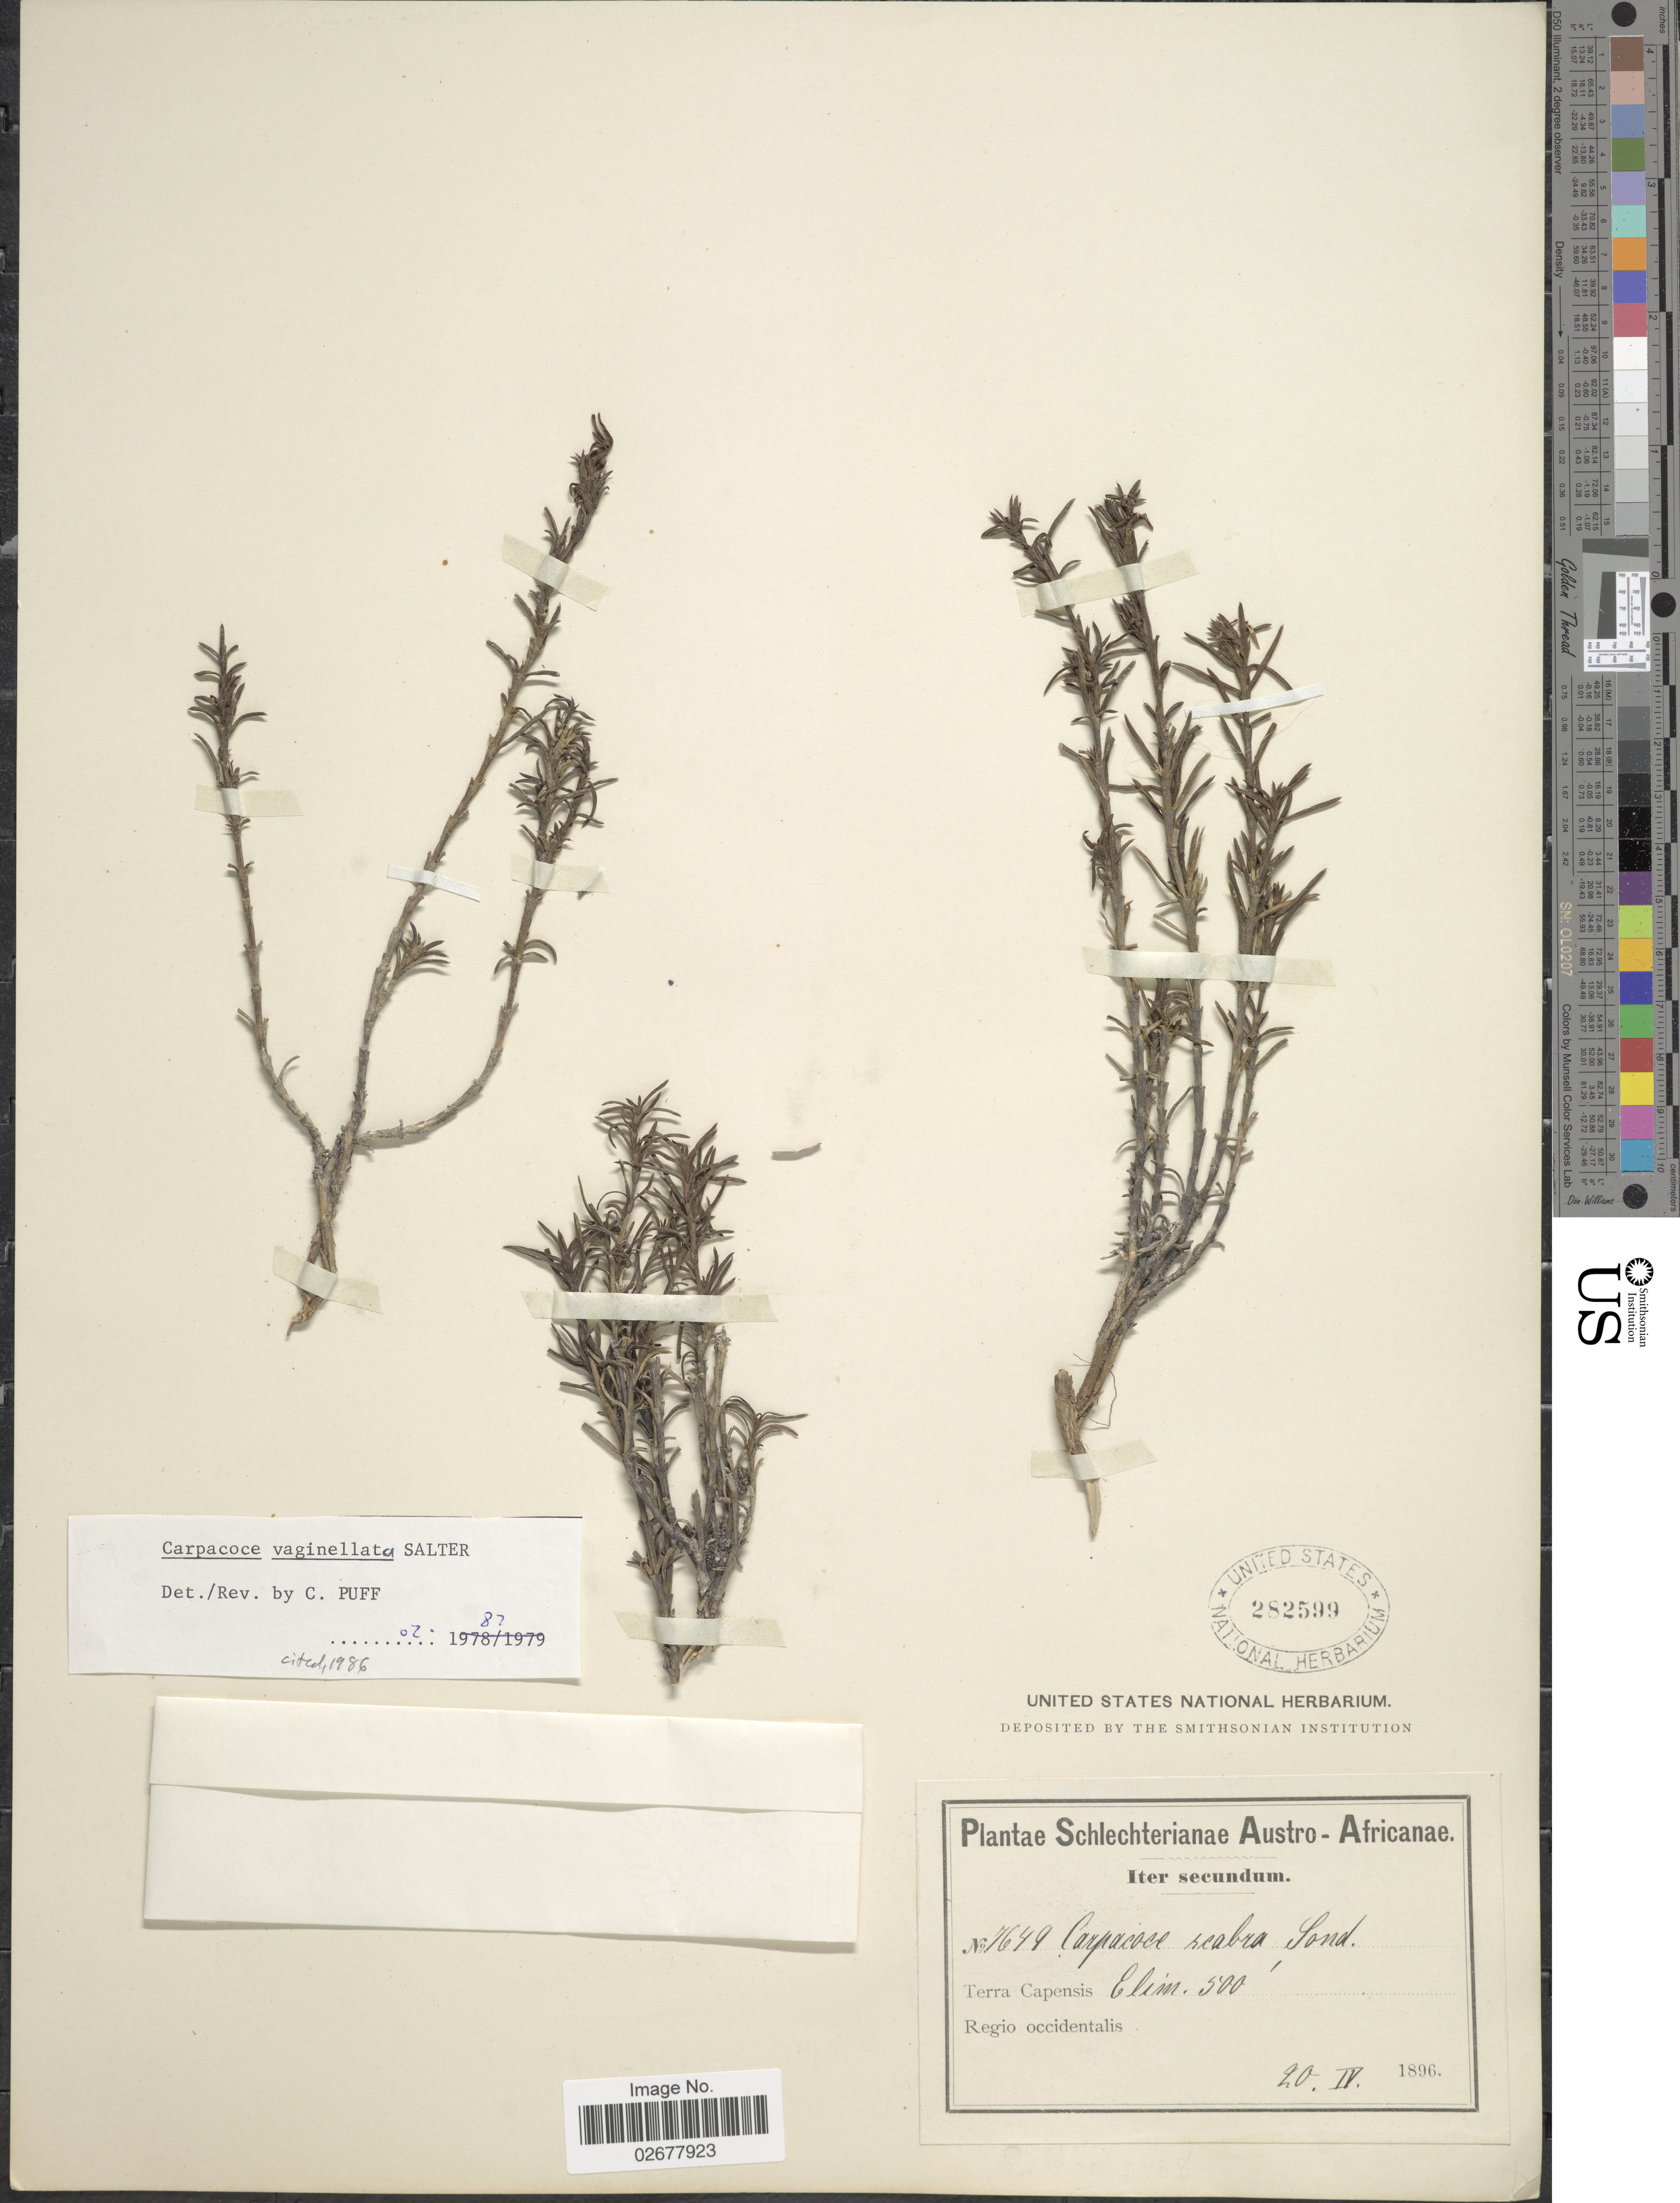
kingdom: Plantae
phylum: Tracheophyta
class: Magnoliopsida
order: Gentianales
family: Rubiaceae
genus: Carpacoce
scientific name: Carpacoce vaginellata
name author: Salter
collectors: Schlechter, --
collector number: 7649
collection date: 1896-04-20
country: South Africa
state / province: Western Cape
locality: Austro-Africanae, Terra Capensis, Elim, Regio occidentalis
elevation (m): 152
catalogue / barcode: US 282599